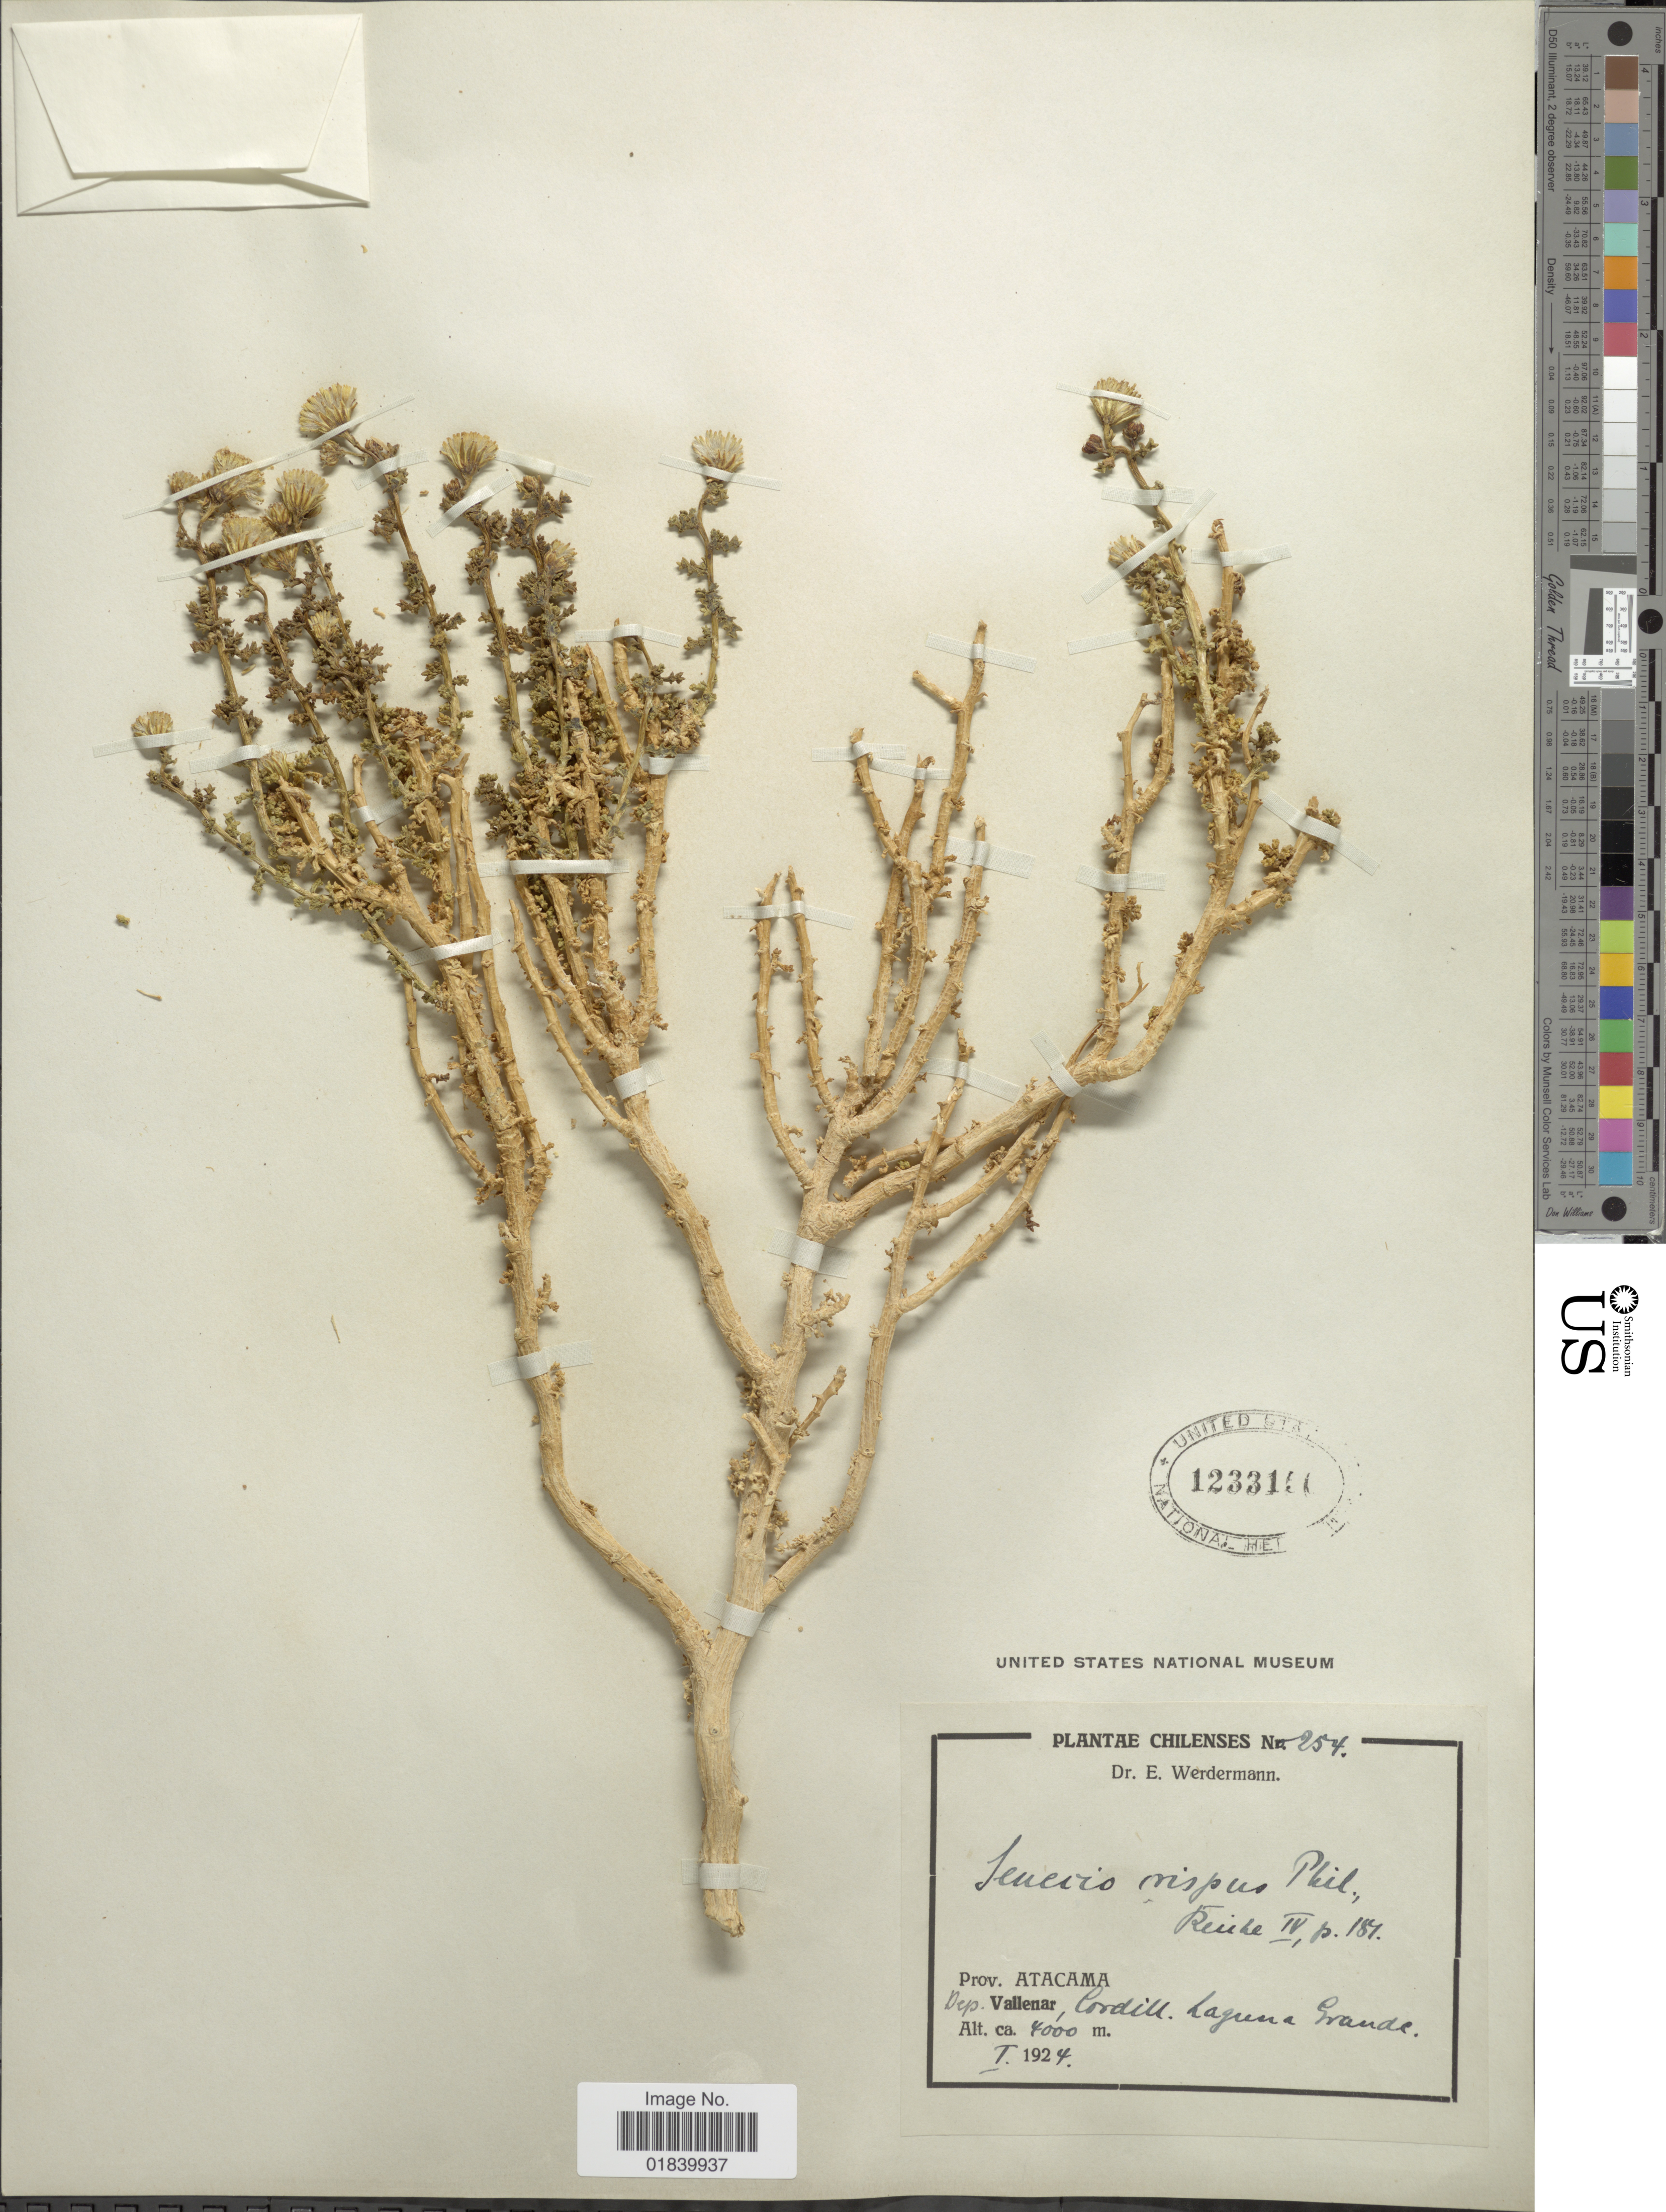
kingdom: Plantae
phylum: Tracheophyta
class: Magnoliopsida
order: Asterales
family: Asteraceae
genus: Senecio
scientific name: Senecio hirtus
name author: Cabrera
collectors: E. Werdermann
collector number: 254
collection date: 1924-01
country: Chile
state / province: Atacama (III)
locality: Prov. Atacama. Dep. Vallenar, Cordill. Laguna Grande.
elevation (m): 4000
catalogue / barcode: US 1233150